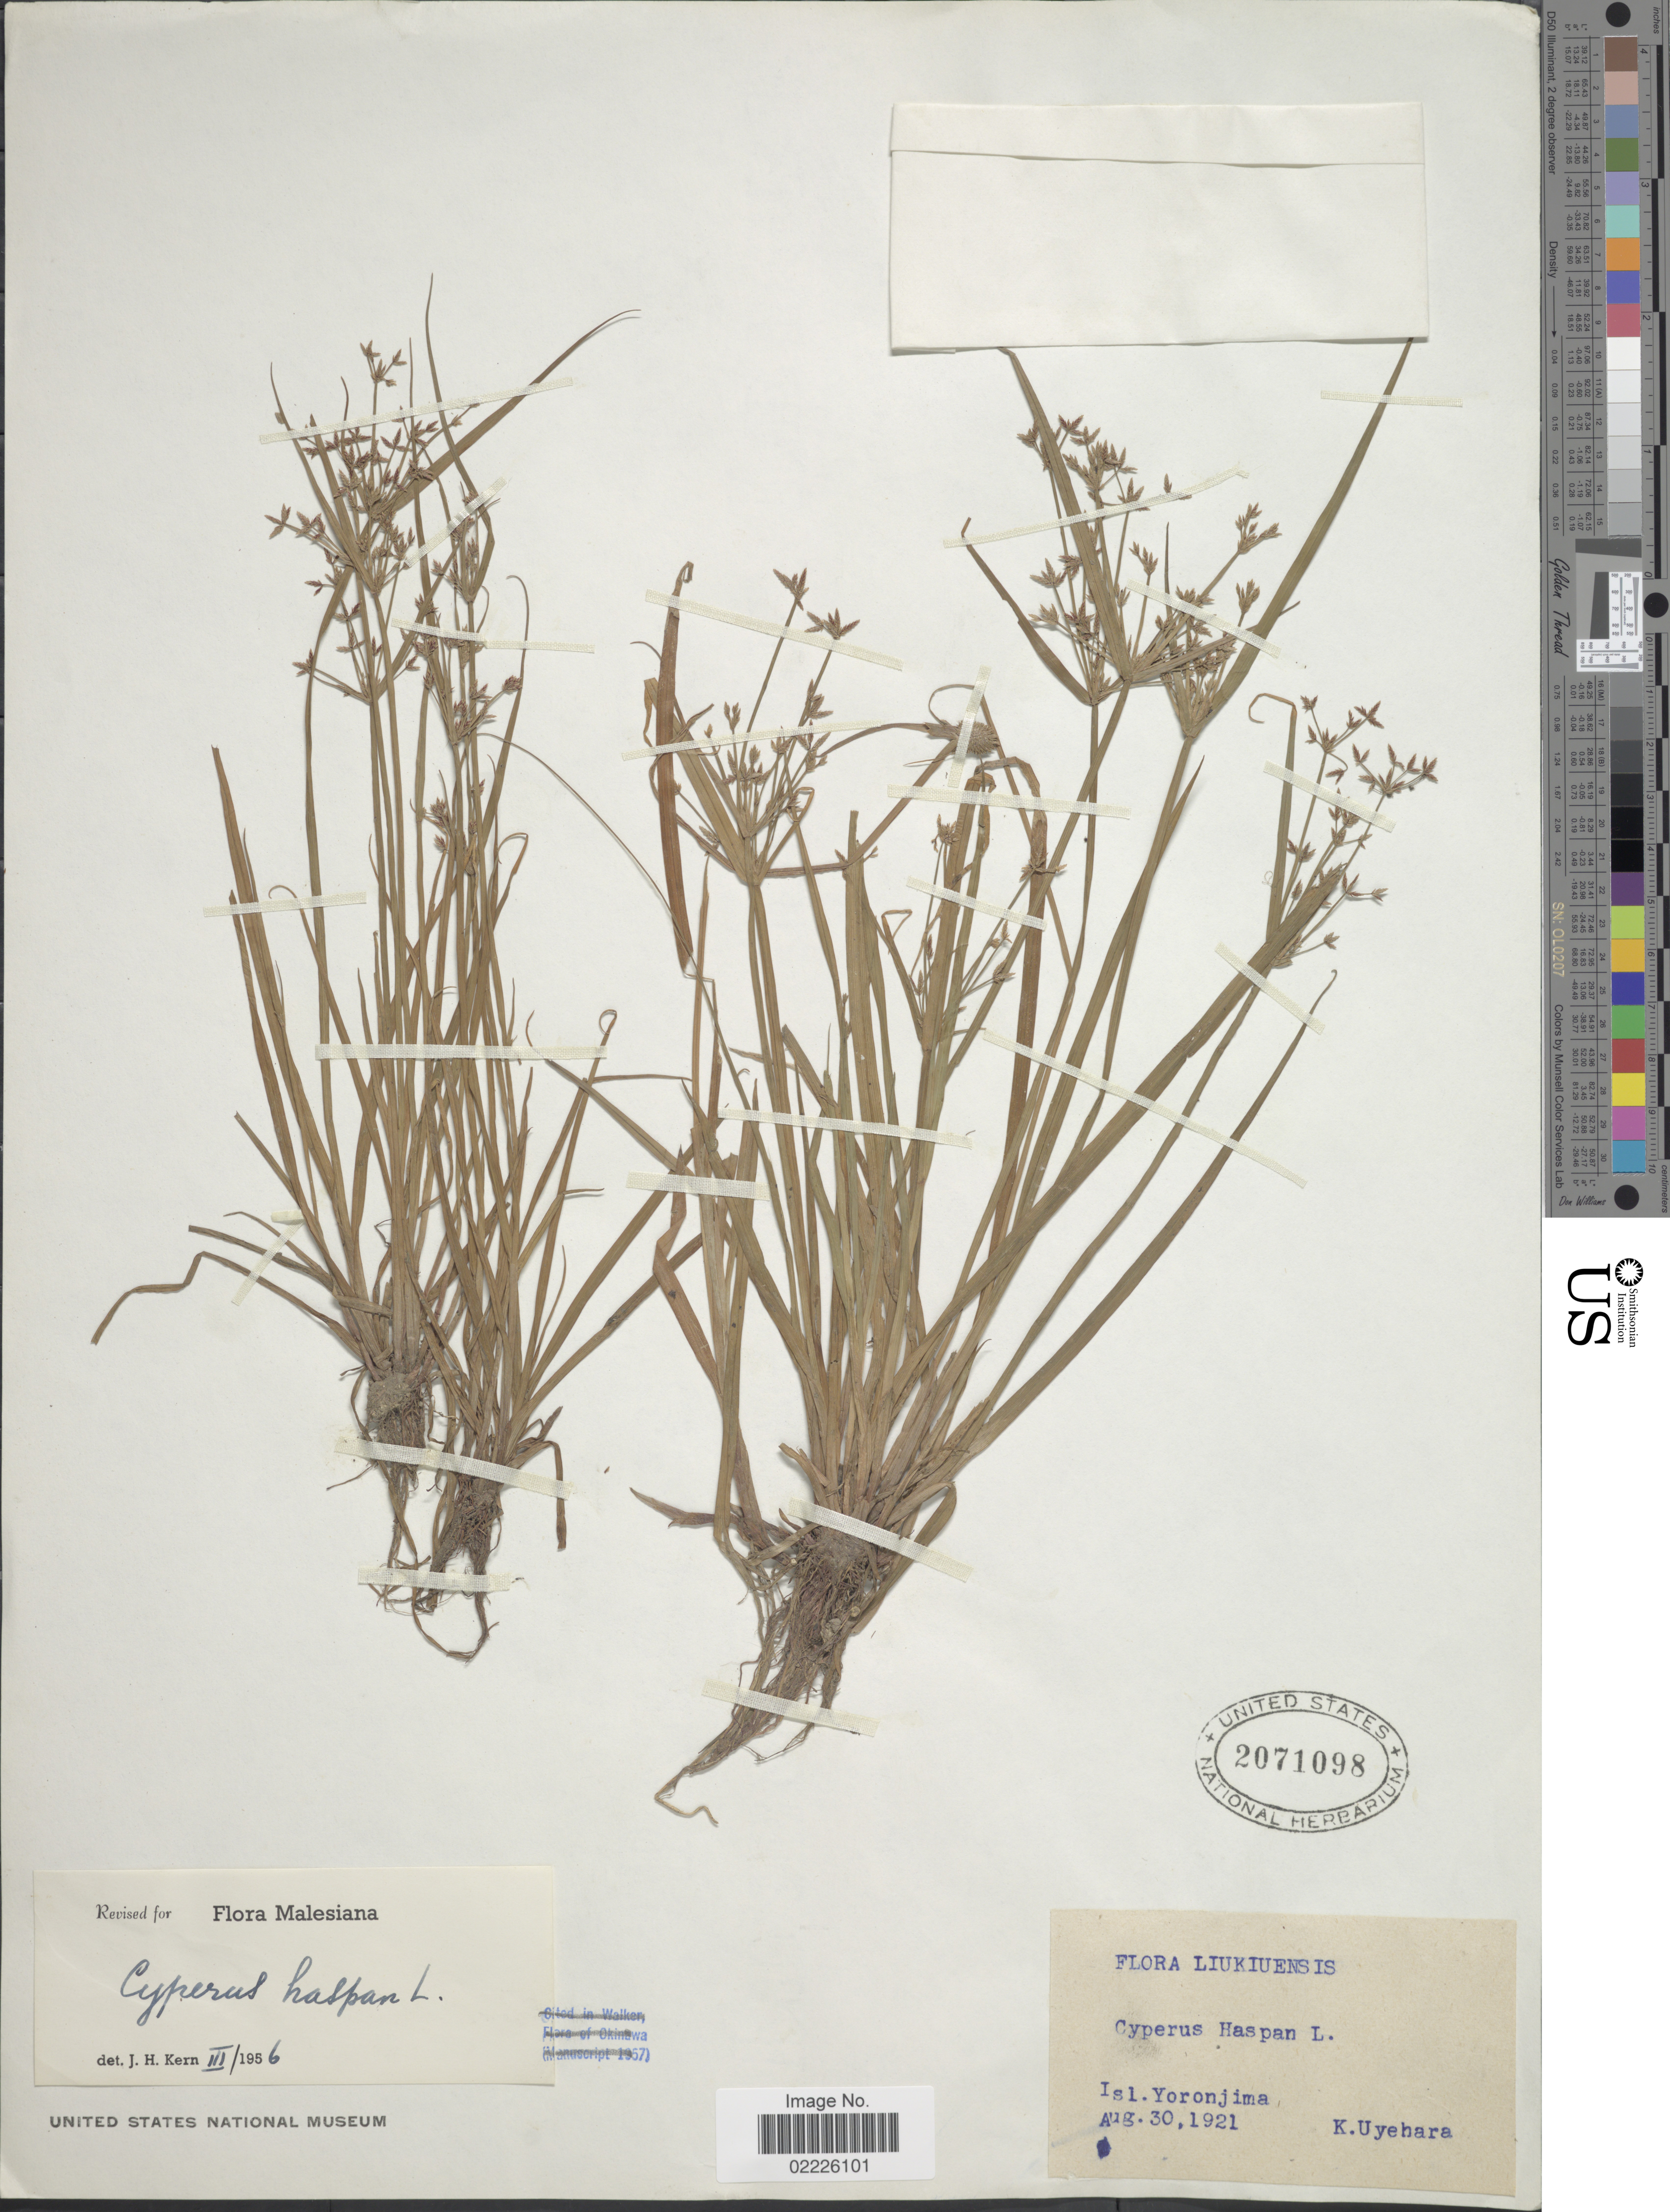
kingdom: Plantae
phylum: Tracheophyta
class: Liliopsida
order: Poales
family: Cyperaceae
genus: Cyperus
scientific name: Cyperus haspan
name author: L.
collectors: K. Uyehara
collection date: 1921-08-30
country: Japan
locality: Isl. Yoronjima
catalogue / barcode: US 2071098